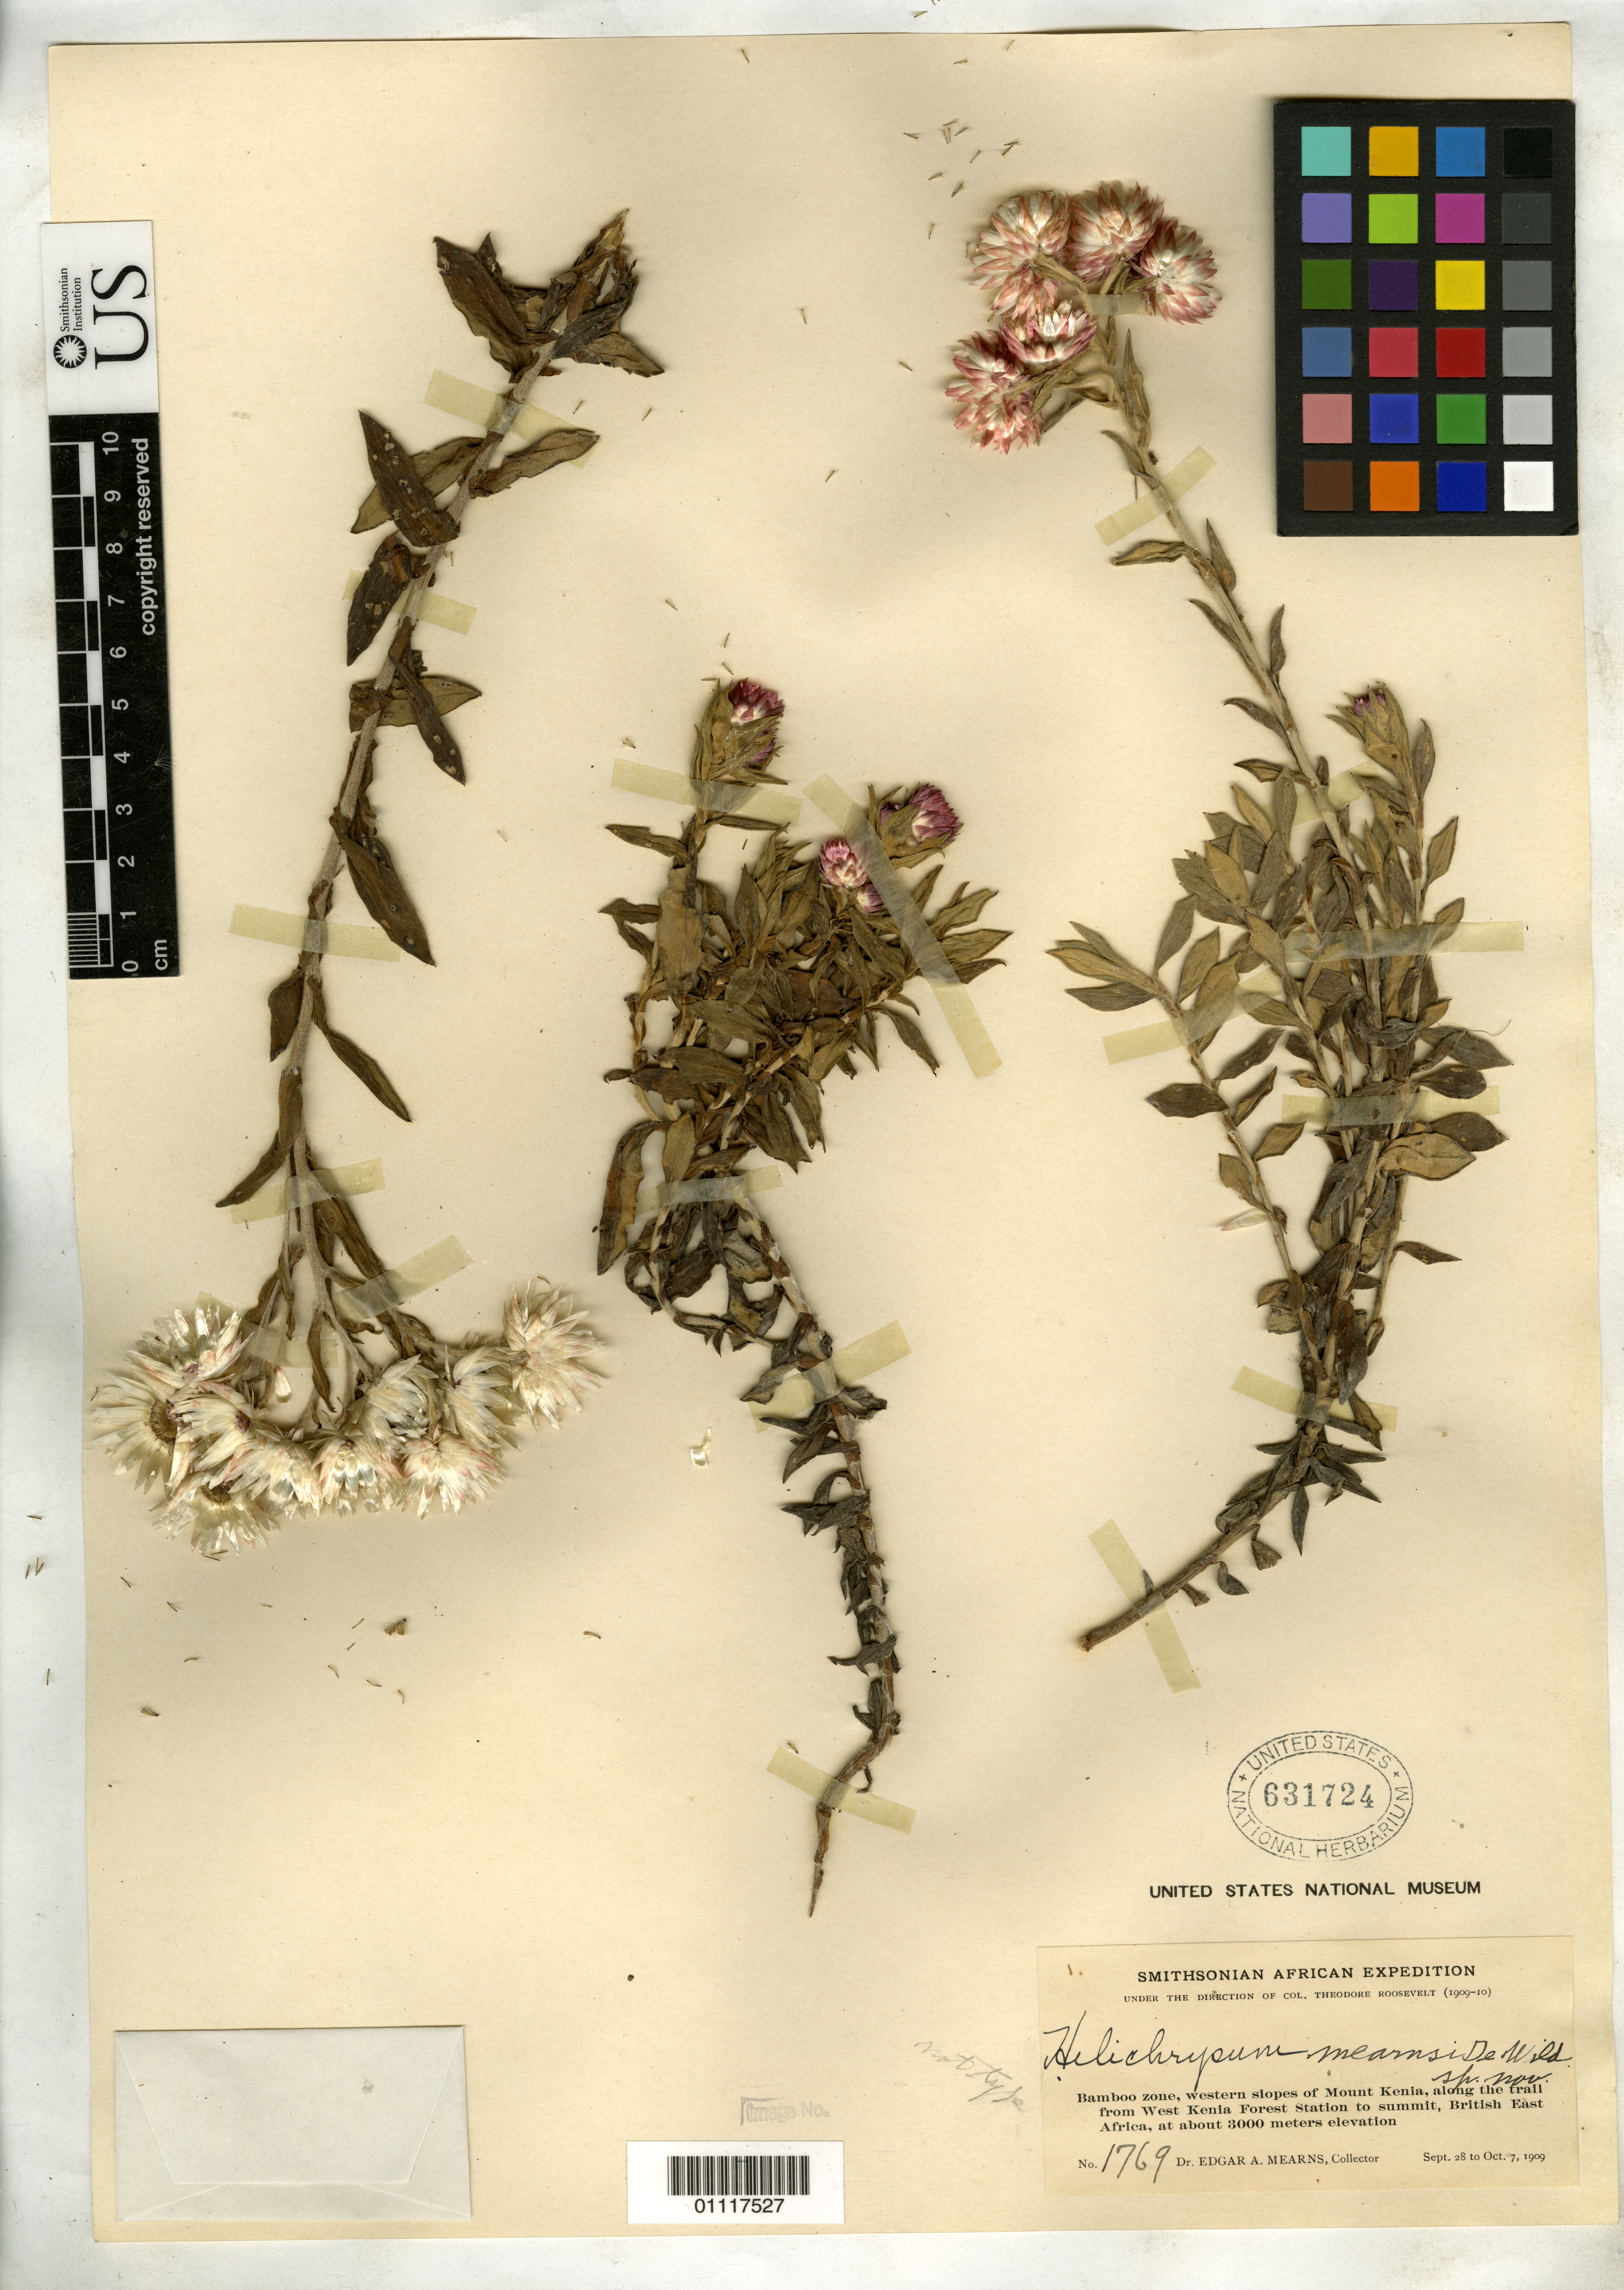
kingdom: Plantae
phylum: Tracheophyta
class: Magnoliopsida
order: Asterales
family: Asteraceae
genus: Helichrysum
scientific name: Helichrysum mearnsii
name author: De Wild.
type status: Syntype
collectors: E. A. Mearns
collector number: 1769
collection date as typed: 28 Sep 1909 to 07 Oct 1909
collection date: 1909-09-28/1909-10-07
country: Kenya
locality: "British East Africa", western slopes Mt. Kenia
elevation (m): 3000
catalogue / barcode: US 631724